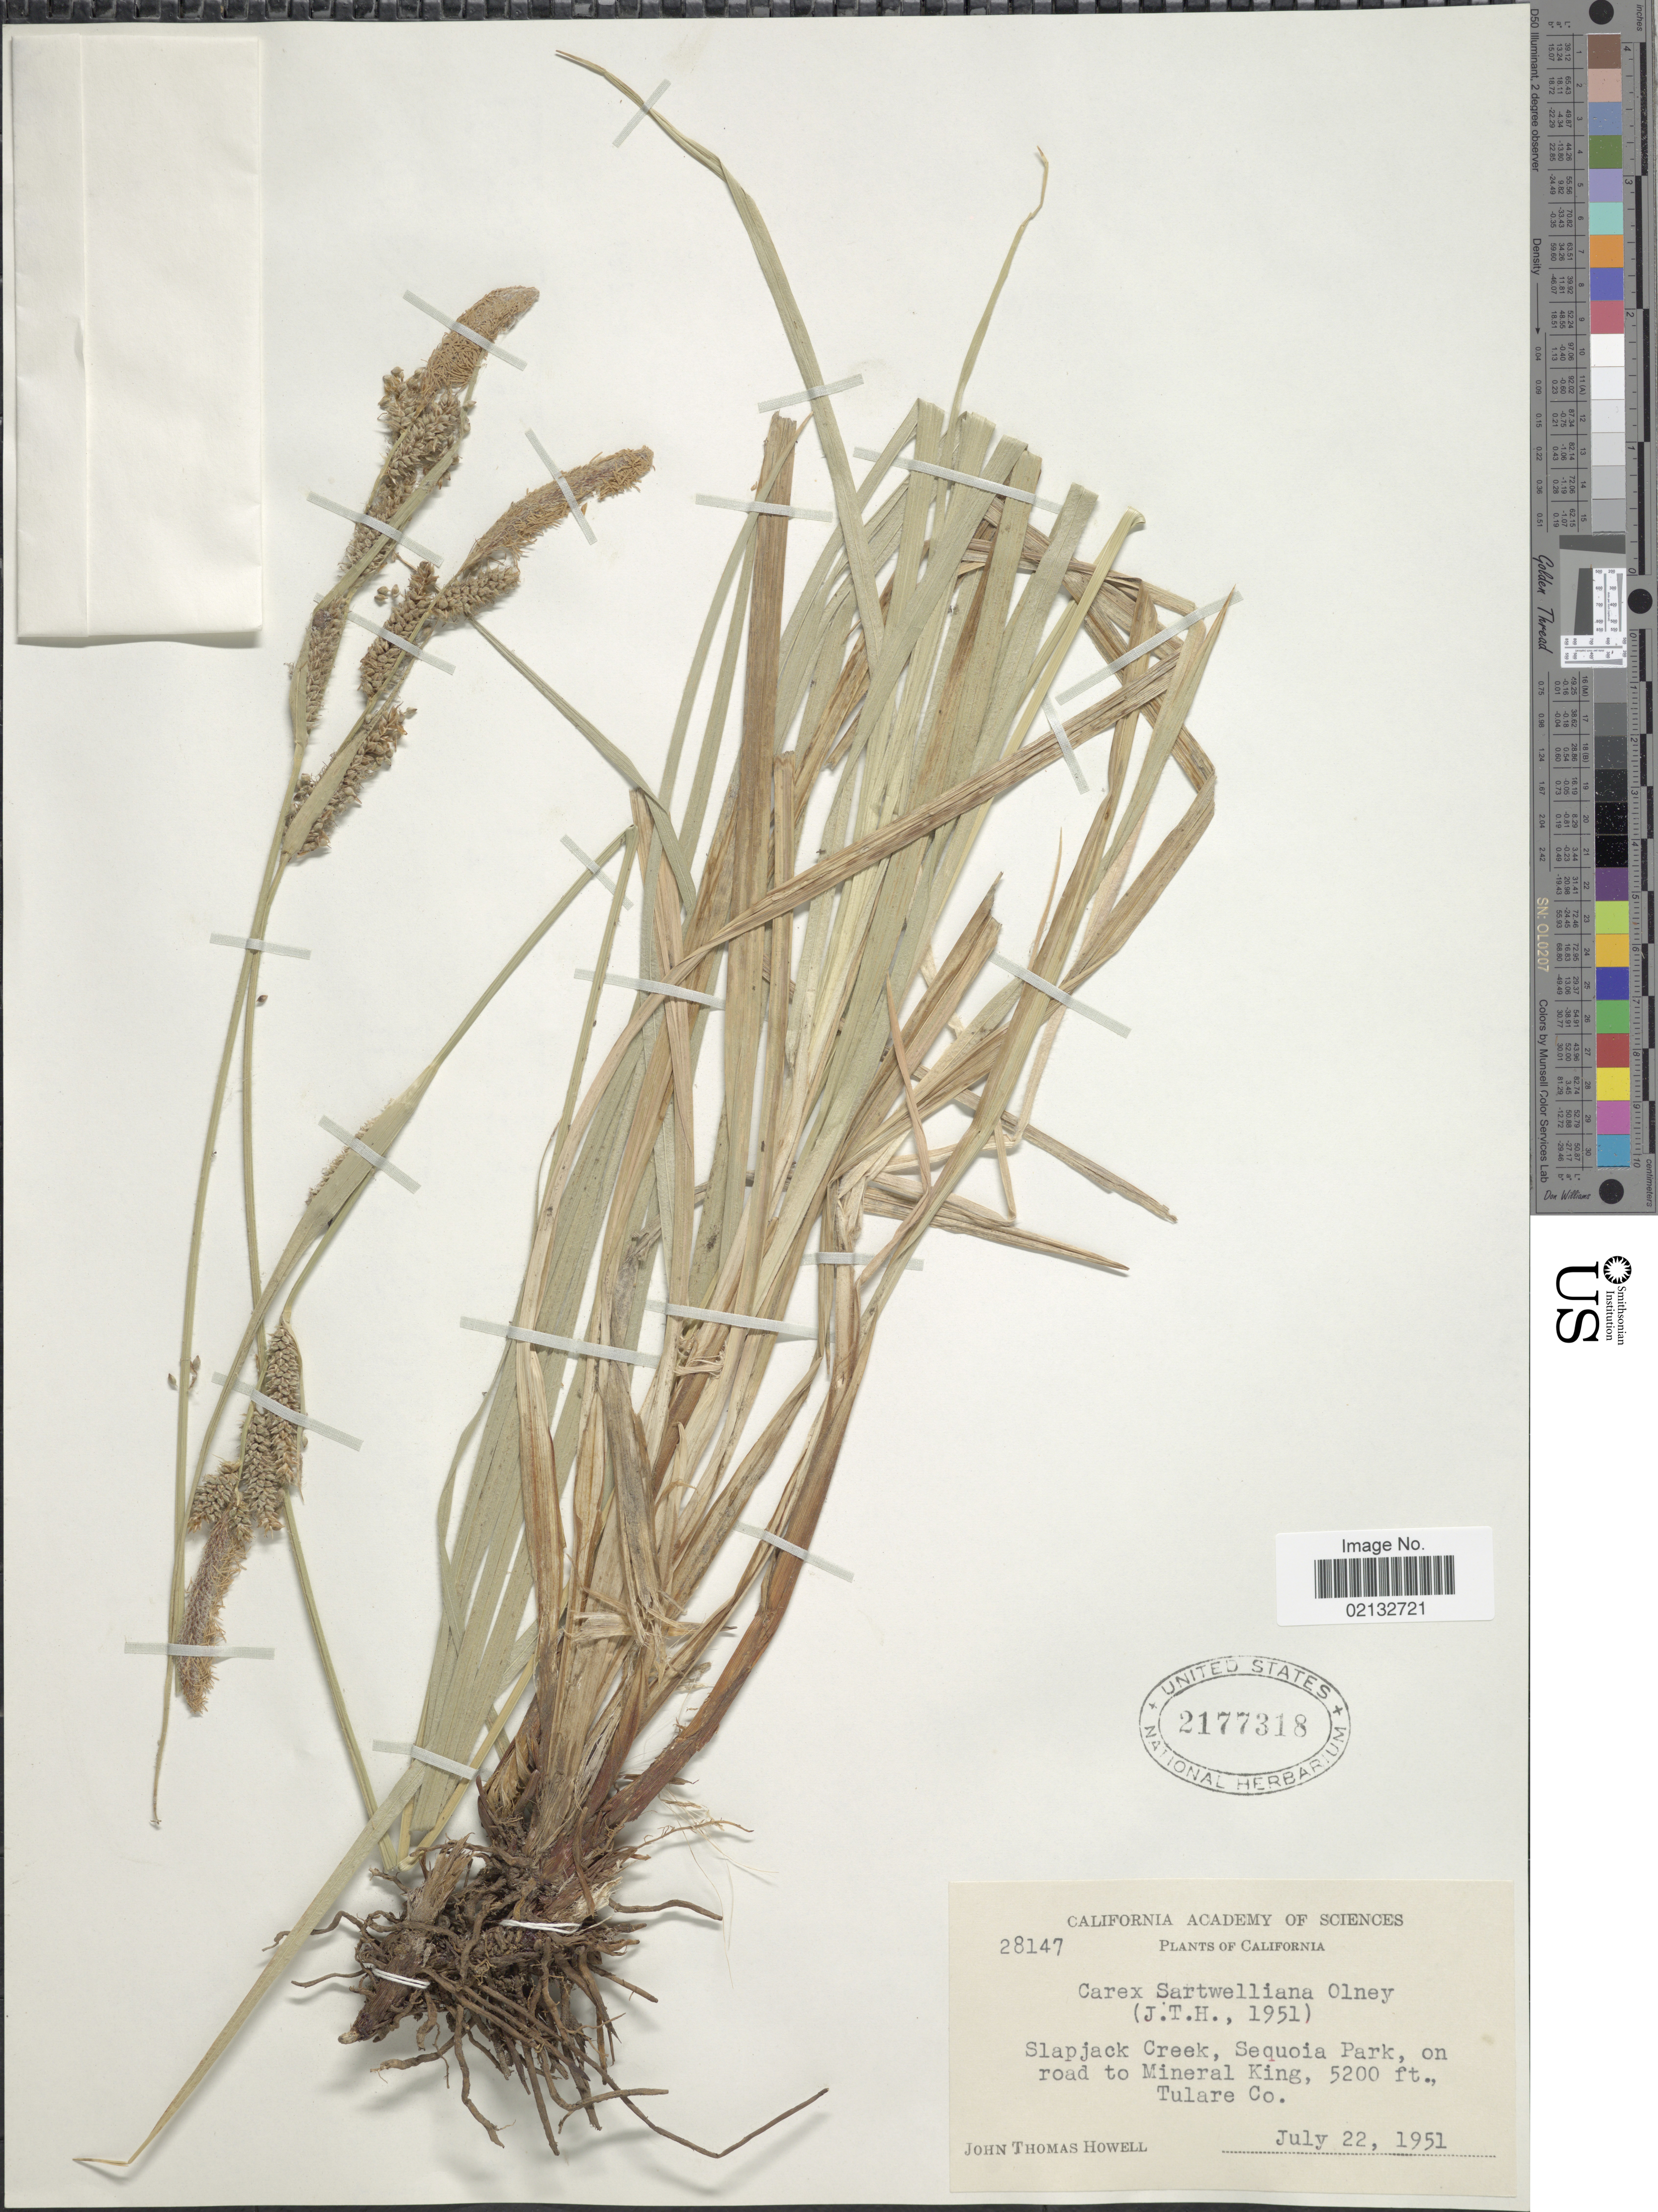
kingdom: Plantae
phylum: Tracheophyta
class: Liliopsida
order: Poales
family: Cyperaceae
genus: Carex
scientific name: Carex sartwelliana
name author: Olney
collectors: J. T. Howell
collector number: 28147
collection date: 1951-07-22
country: United States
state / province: California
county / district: Tulare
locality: Slapjack Creek, Sequoia Park on road to Mineral King, Tulare Co.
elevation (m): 1585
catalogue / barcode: US 2177318